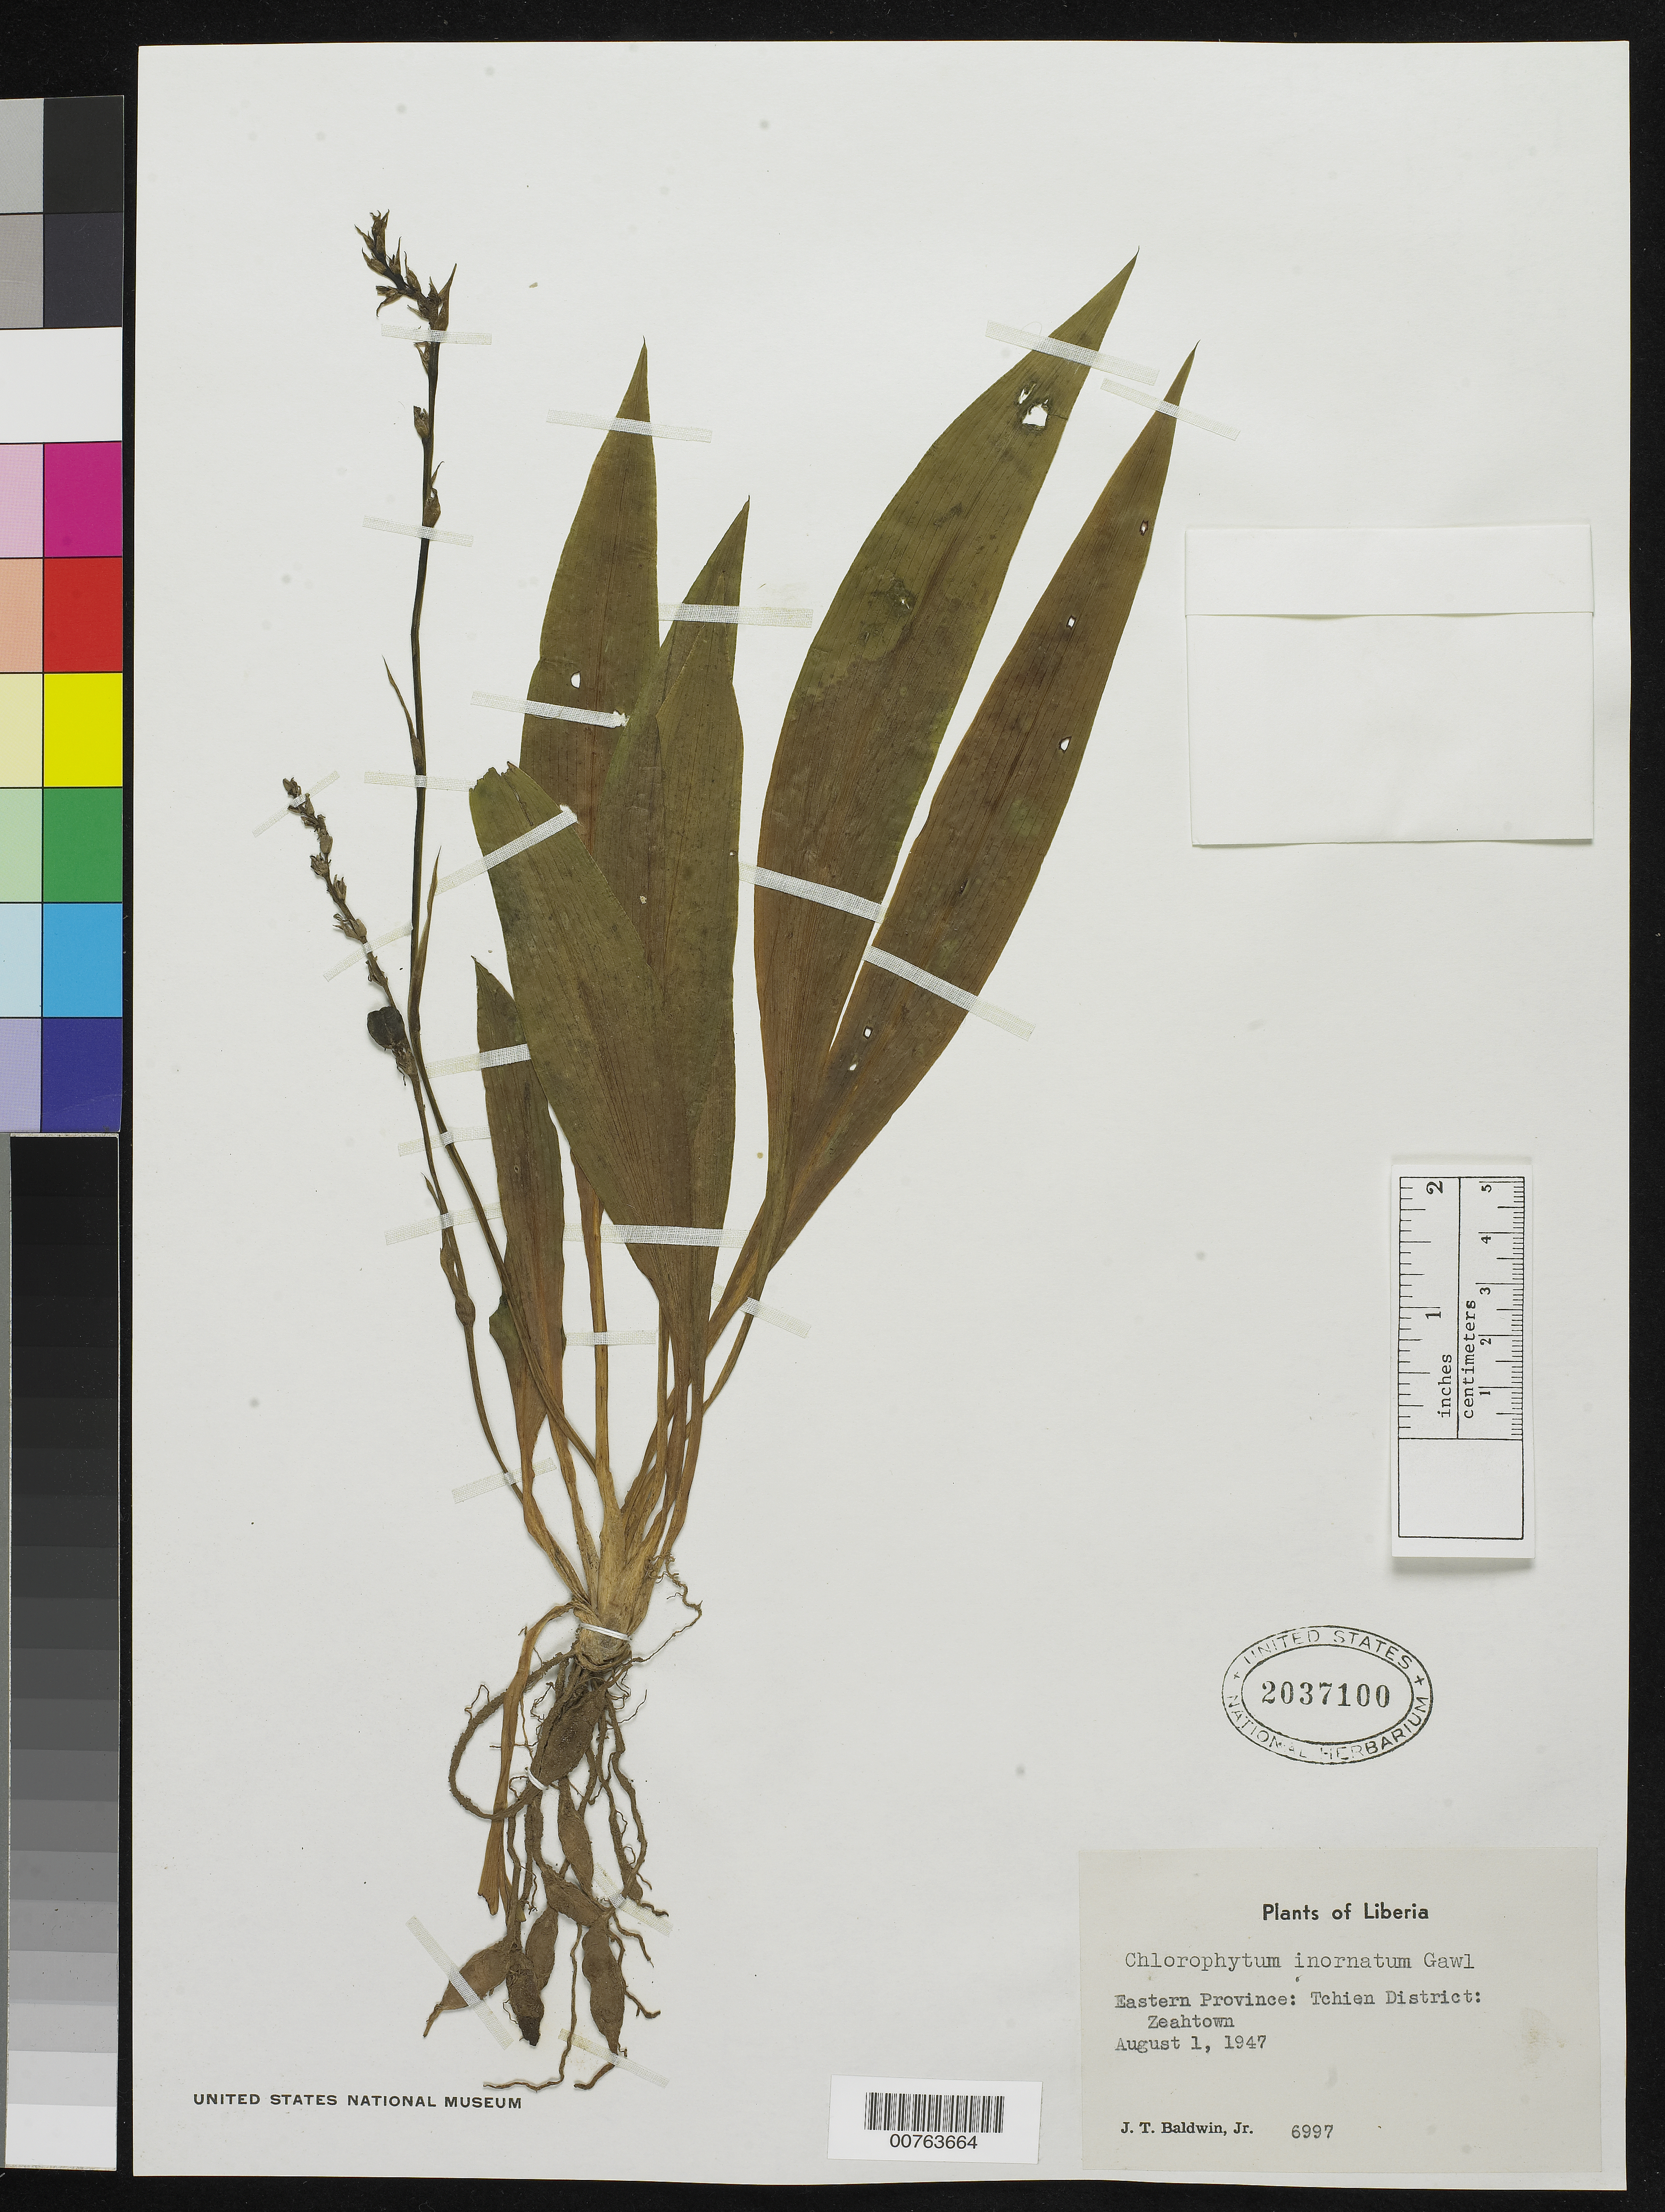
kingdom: Plantae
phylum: Tracheophyta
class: Liliopsida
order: Asparagales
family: Asparagaceae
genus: Chlorophytum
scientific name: Chlorophytum inornatum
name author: Ker Gawl.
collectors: J. T. Baldwin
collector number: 6997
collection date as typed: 01 Aug 1947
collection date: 1947-08-01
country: Liberia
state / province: Grand Gedeh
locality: Eastern Province: Tchien District, Zeahtown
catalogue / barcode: US 2037100